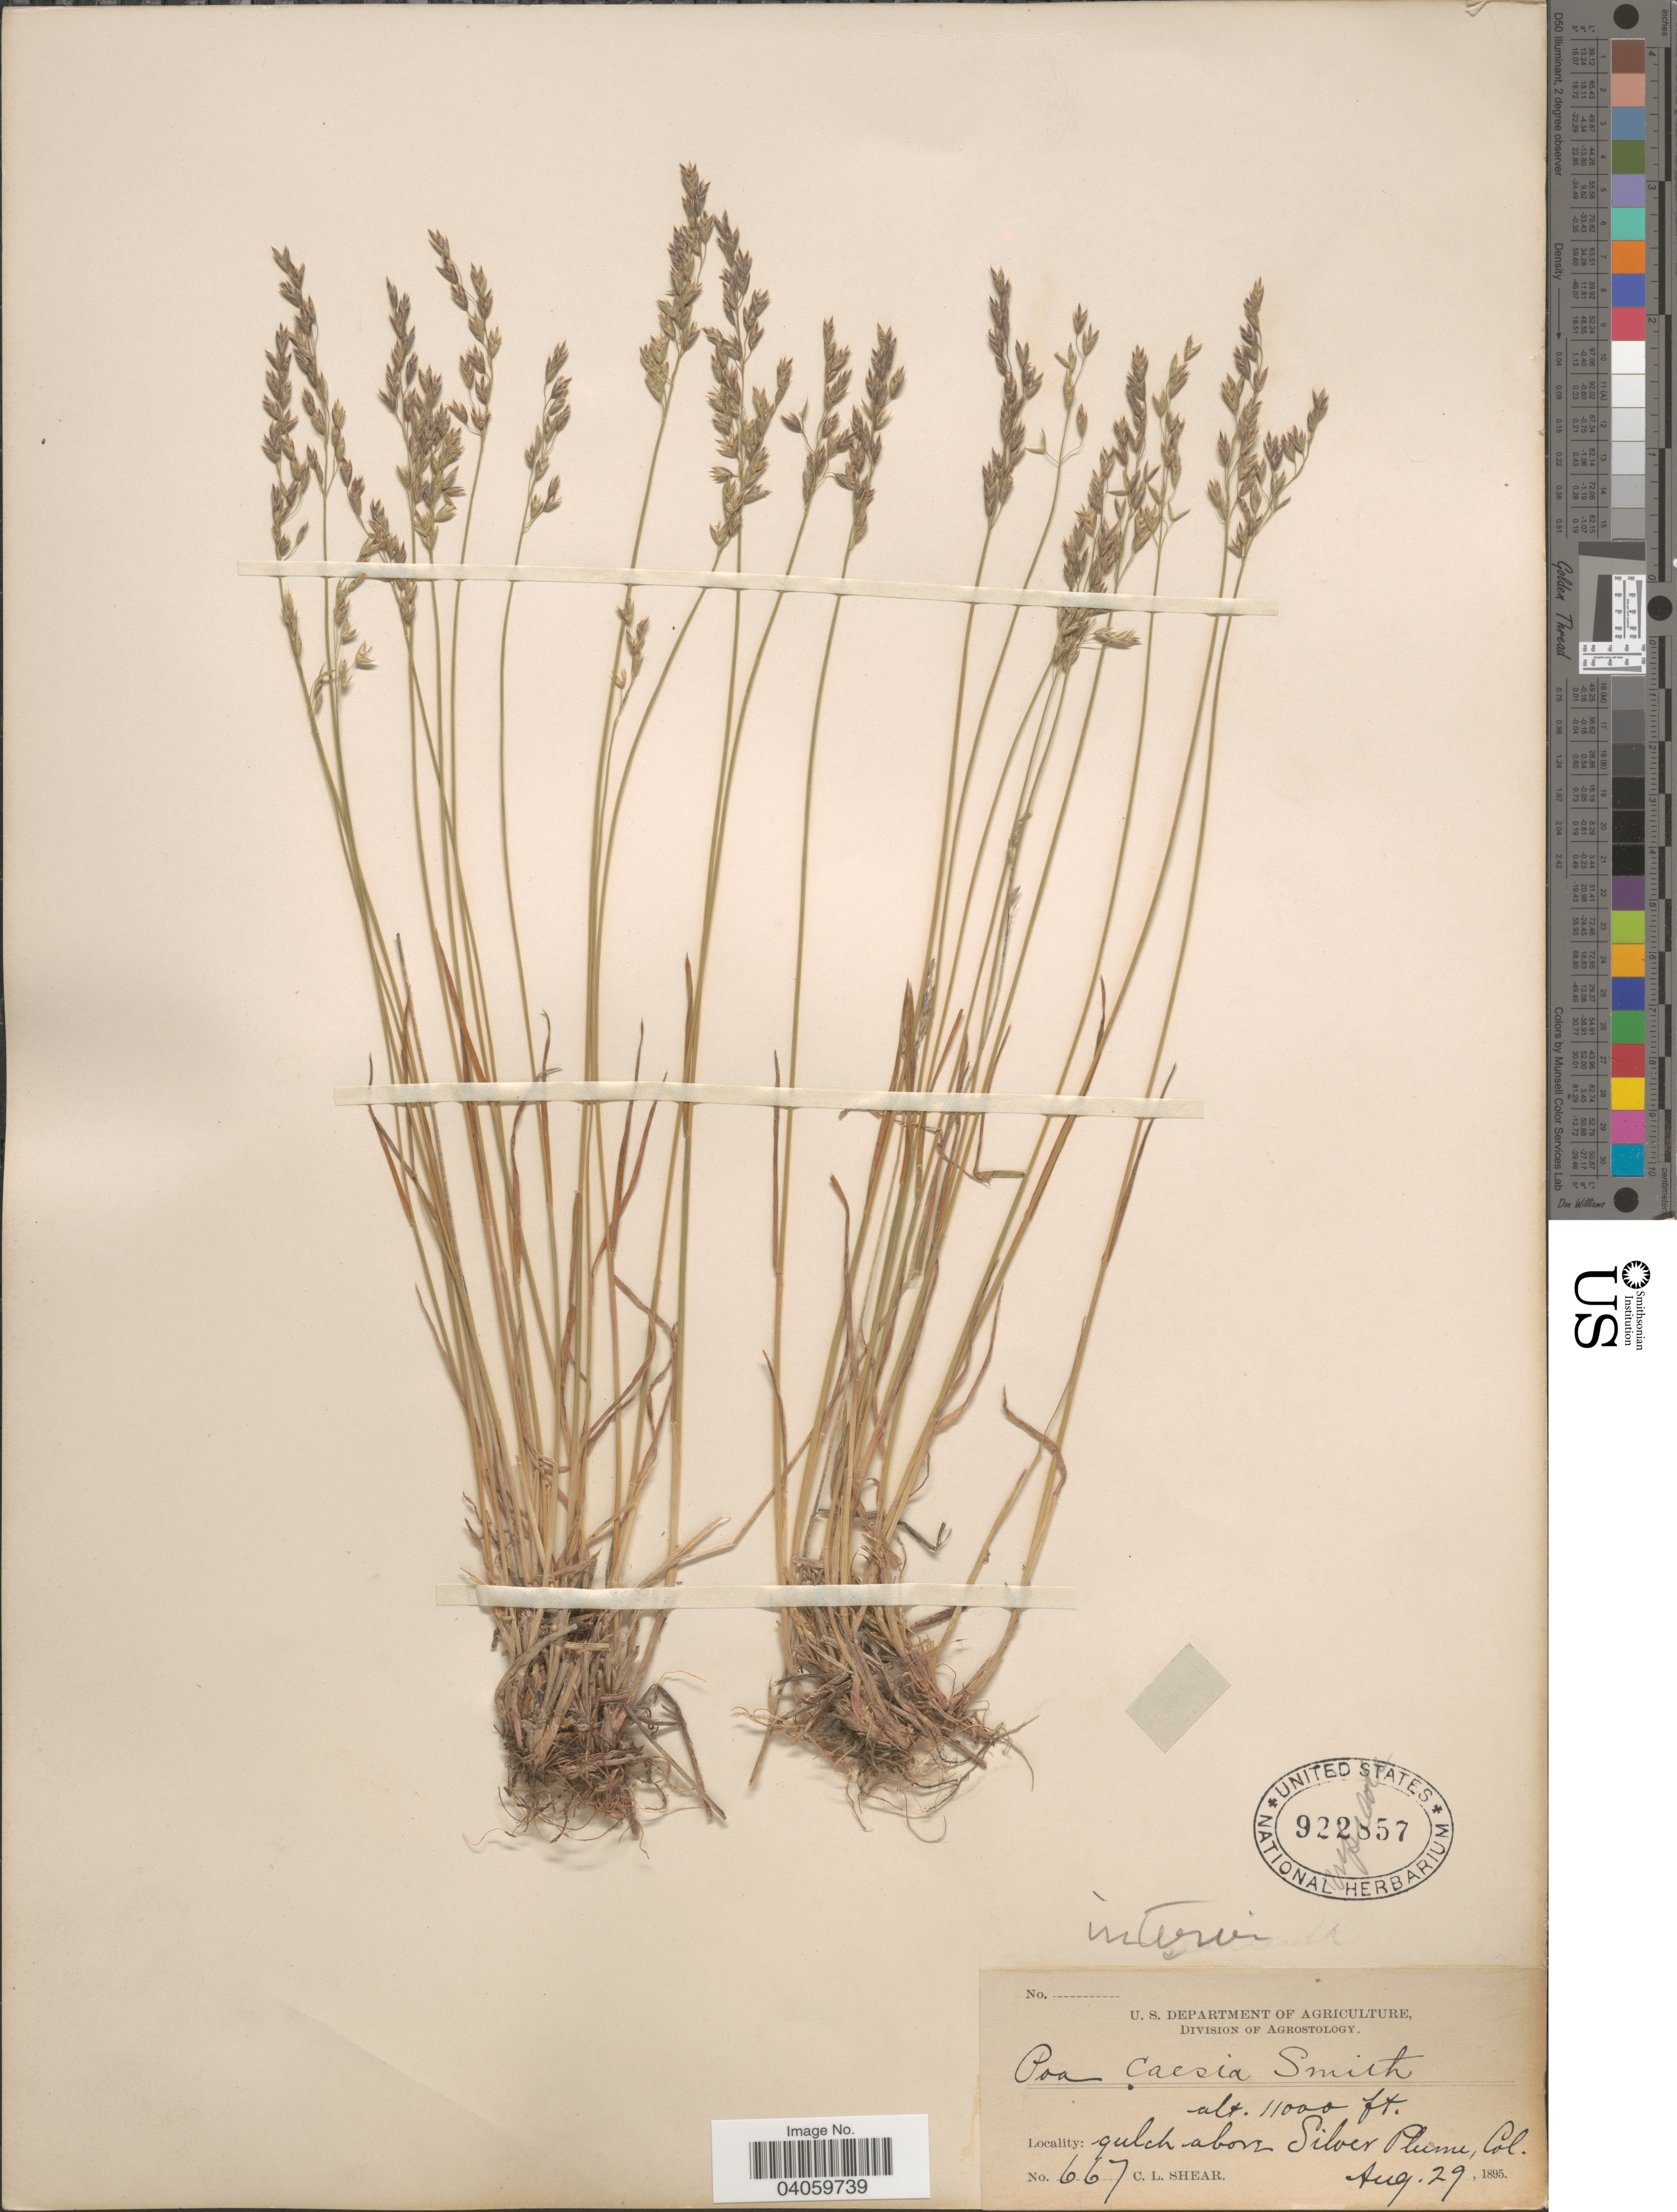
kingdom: Plantae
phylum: Tracheophyta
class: Liliopsida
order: Poales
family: Poaceae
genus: Poa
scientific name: Poa interior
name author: Rydb.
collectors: C. L. Shear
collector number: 667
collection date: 1895-08-29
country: United States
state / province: Colorado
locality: Gulch above Silver Plume.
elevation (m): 3353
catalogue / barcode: US 922857